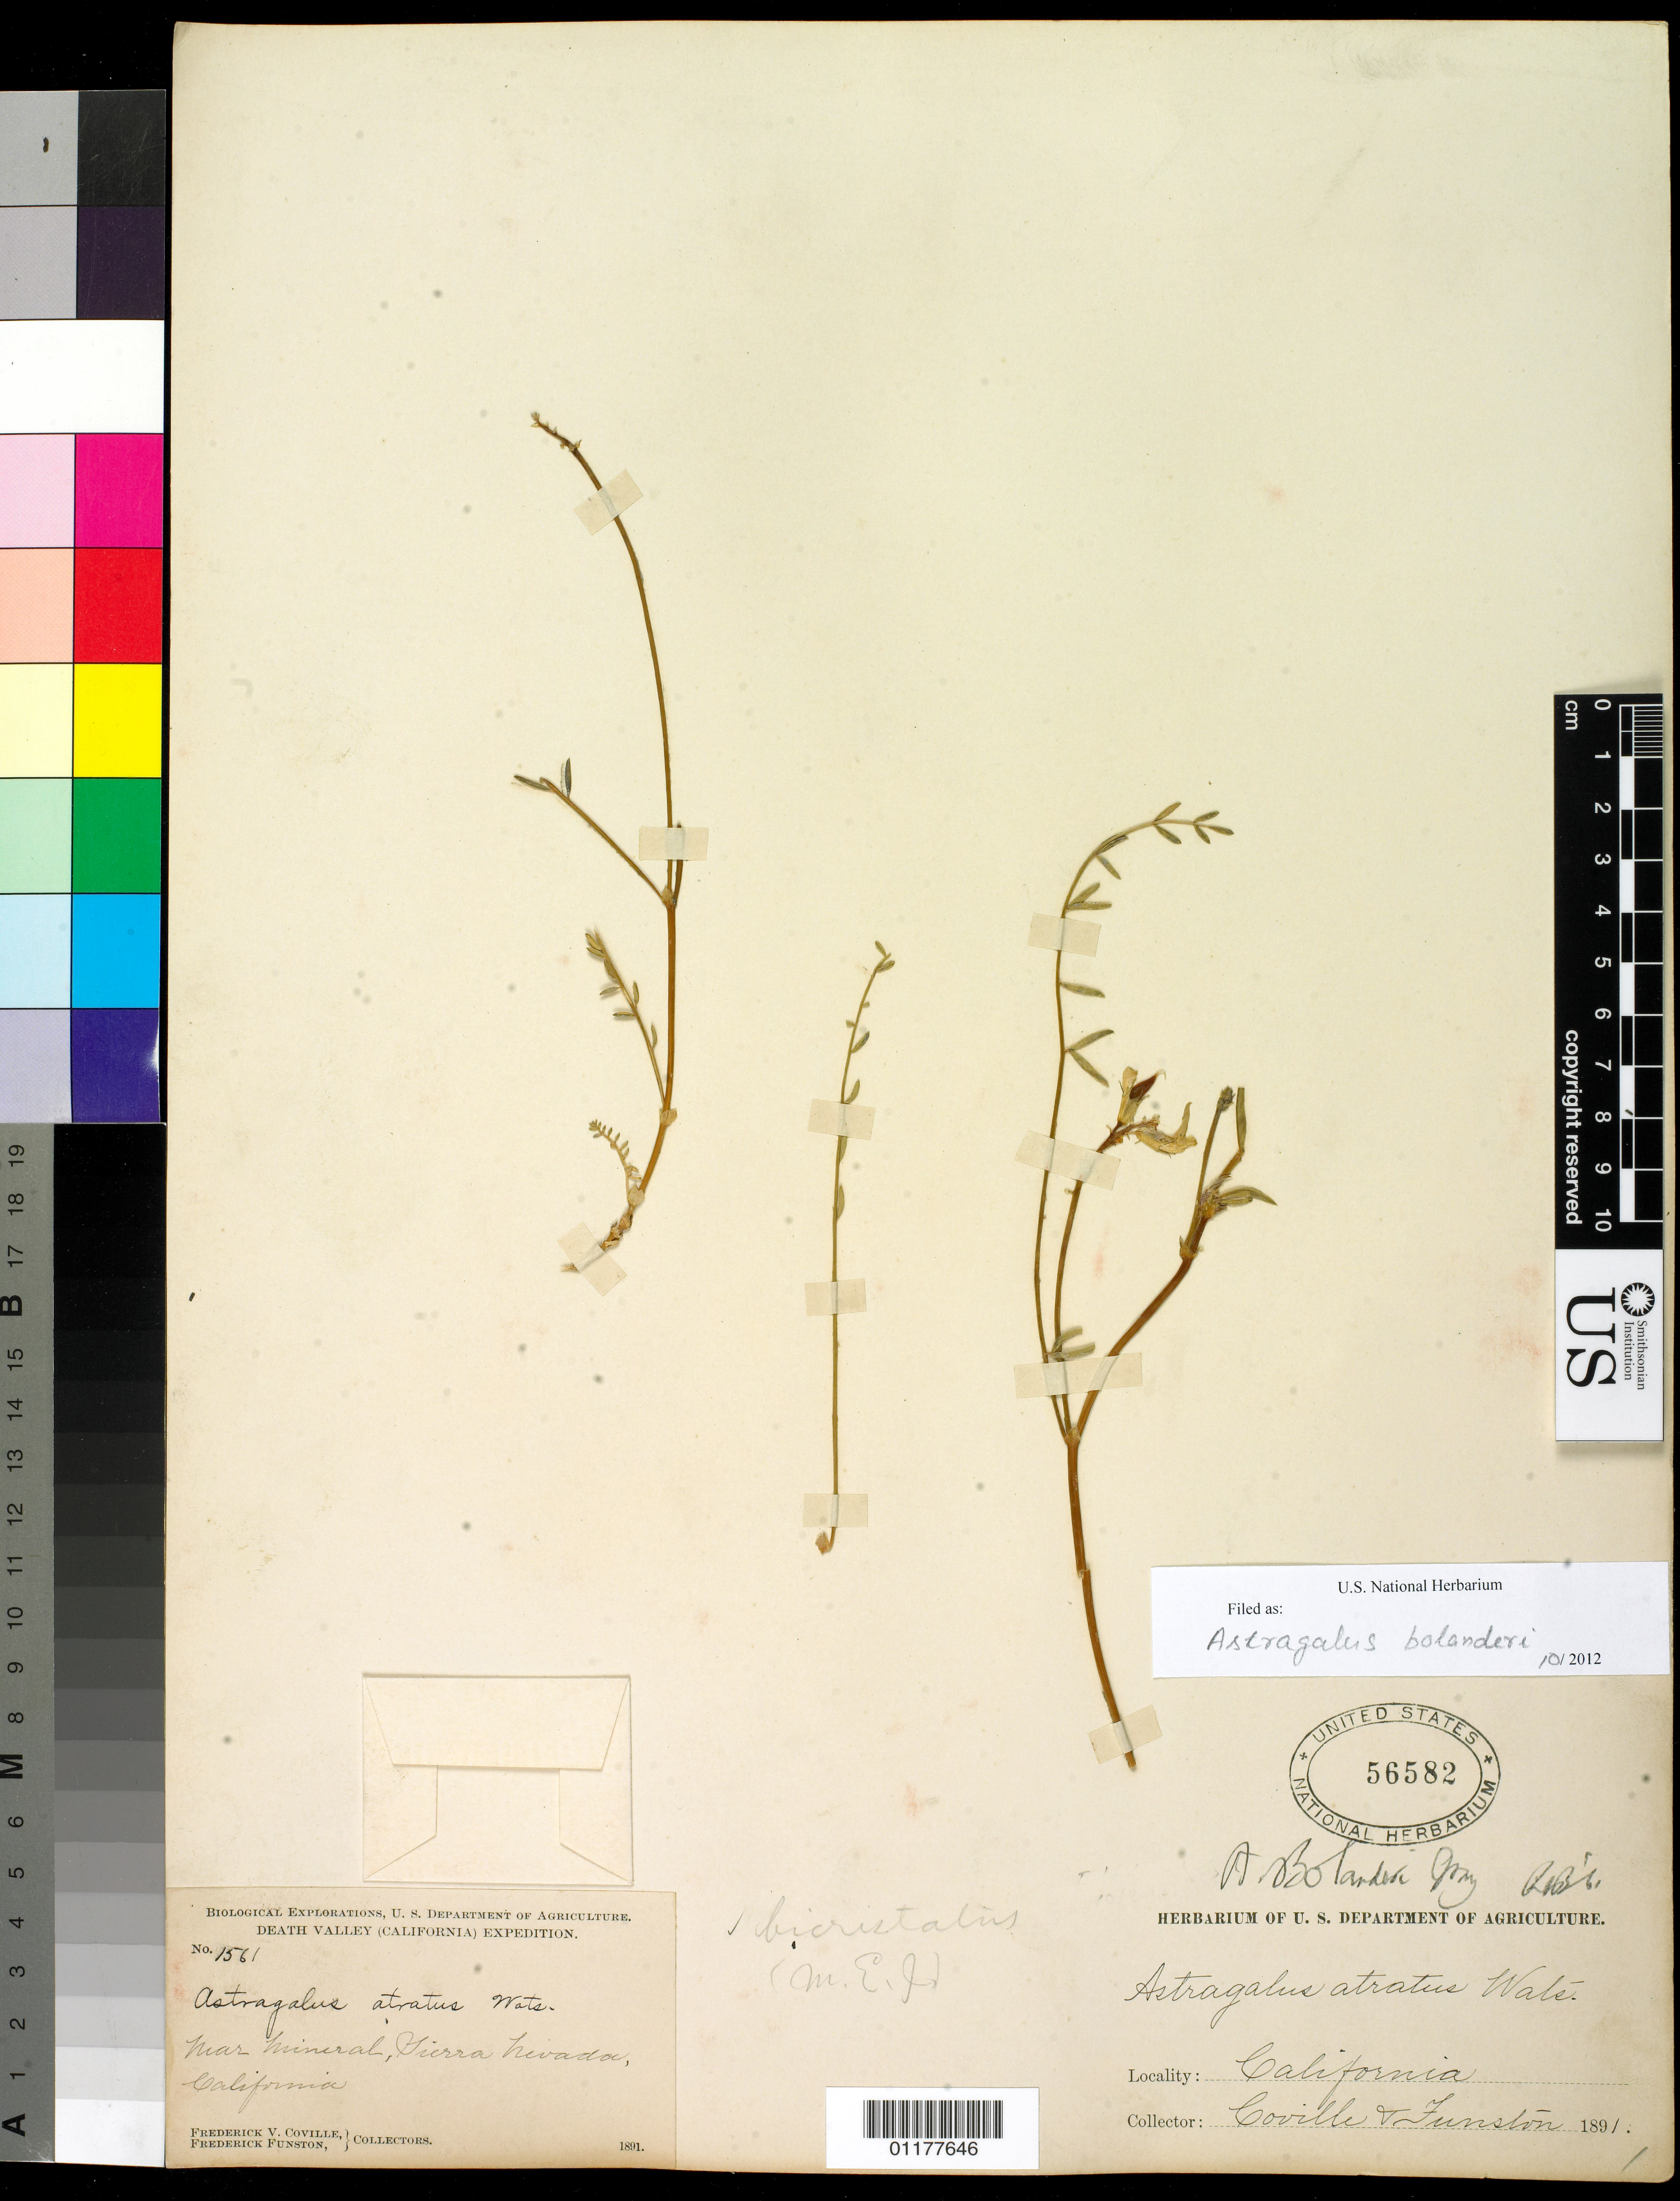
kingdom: Plantae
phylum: Tracheophyta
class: Magnoliopsida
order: Fabales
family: Fabaceae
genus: Astragalus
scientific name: Astragalus bolanderi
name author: A. Gray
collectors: F. V. Coville & F. Funston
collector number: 1561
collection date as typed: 1891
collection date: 1891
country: United States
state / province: California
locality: Near Mineral, Sierra Nevada.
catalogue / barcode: US 56582